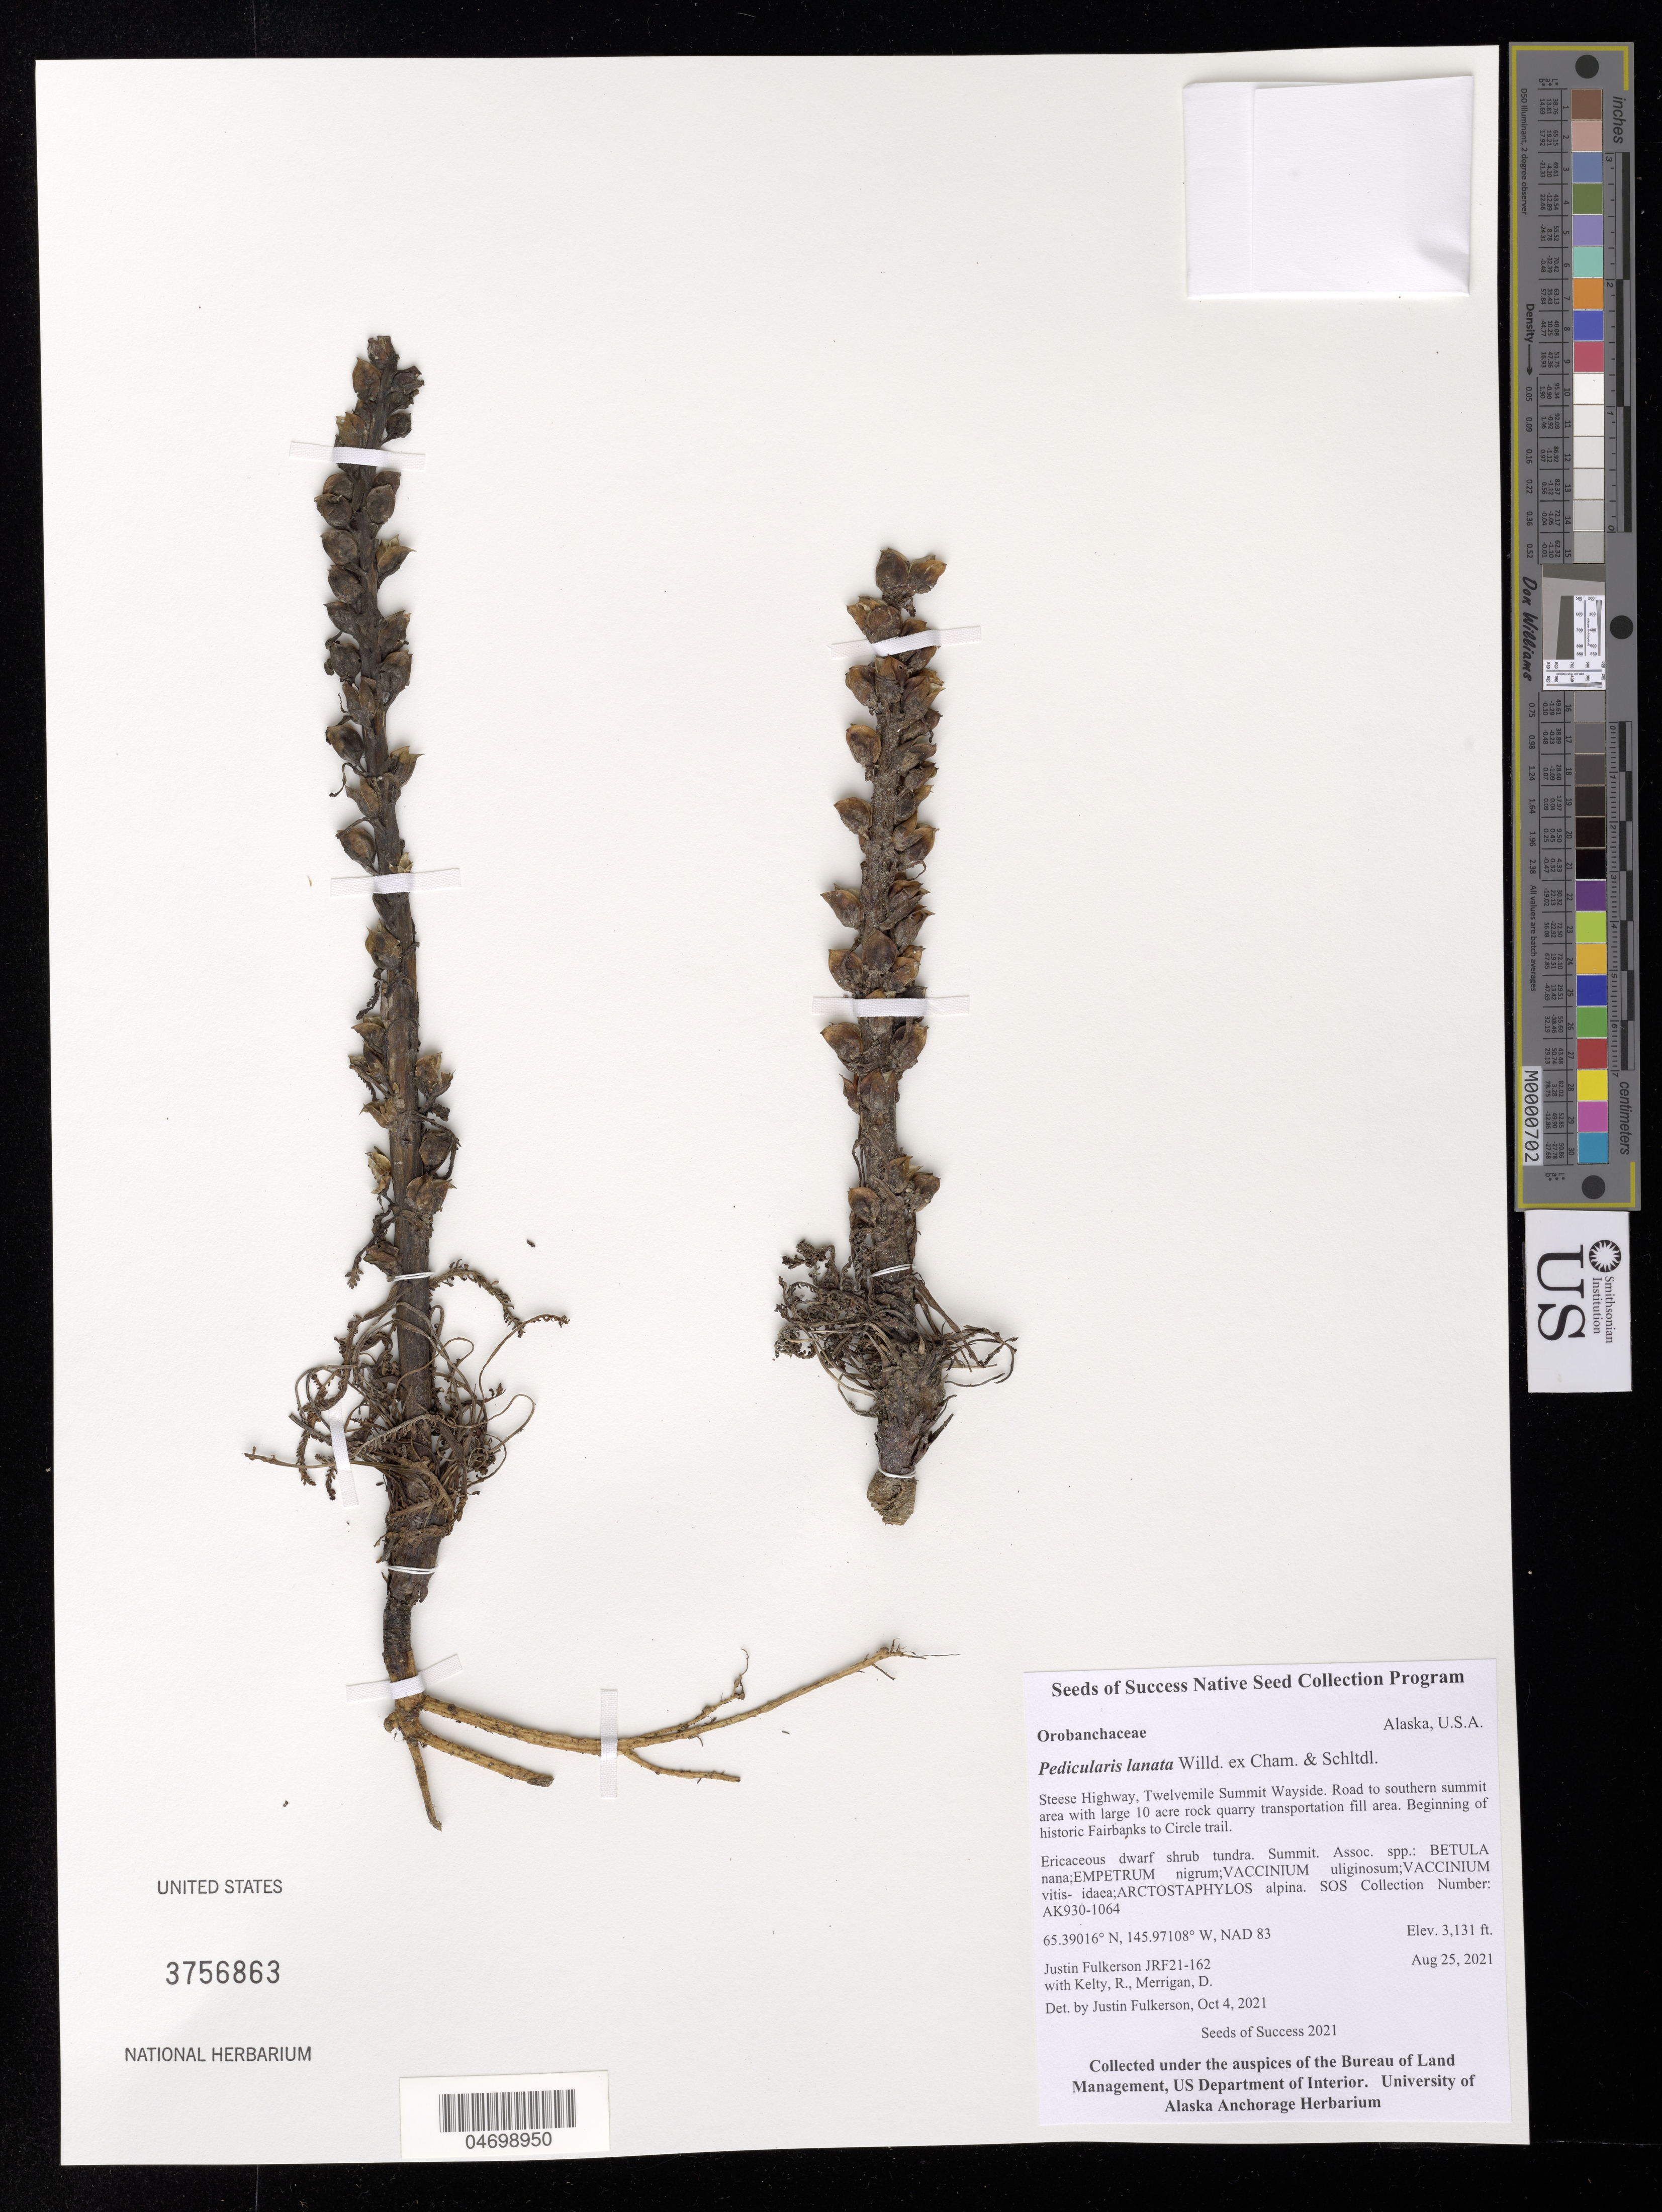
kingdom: Plantae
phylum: Tracheophyta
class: Magnoliopsida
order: Lamiales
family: Orobanchaceae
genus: Pedicularis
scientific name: Pedicularis lanata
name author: Cham. & Schltdl.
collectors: J. Fulkerson, R. Kelty & D. Merrigan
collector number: AK930-1064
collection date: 2021-08-25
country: United States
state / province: Alaska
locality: Steese Hwy, 12 mile summit wayside. Beginning of historic Fairbanks to Circle trail.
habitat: Ericaceous dwarf shrub tundra. Summit. With Betula nana, Empetrum nigrum, Vaccinium vitis-idaea, etc.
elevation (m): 954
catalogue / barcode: US 3756863